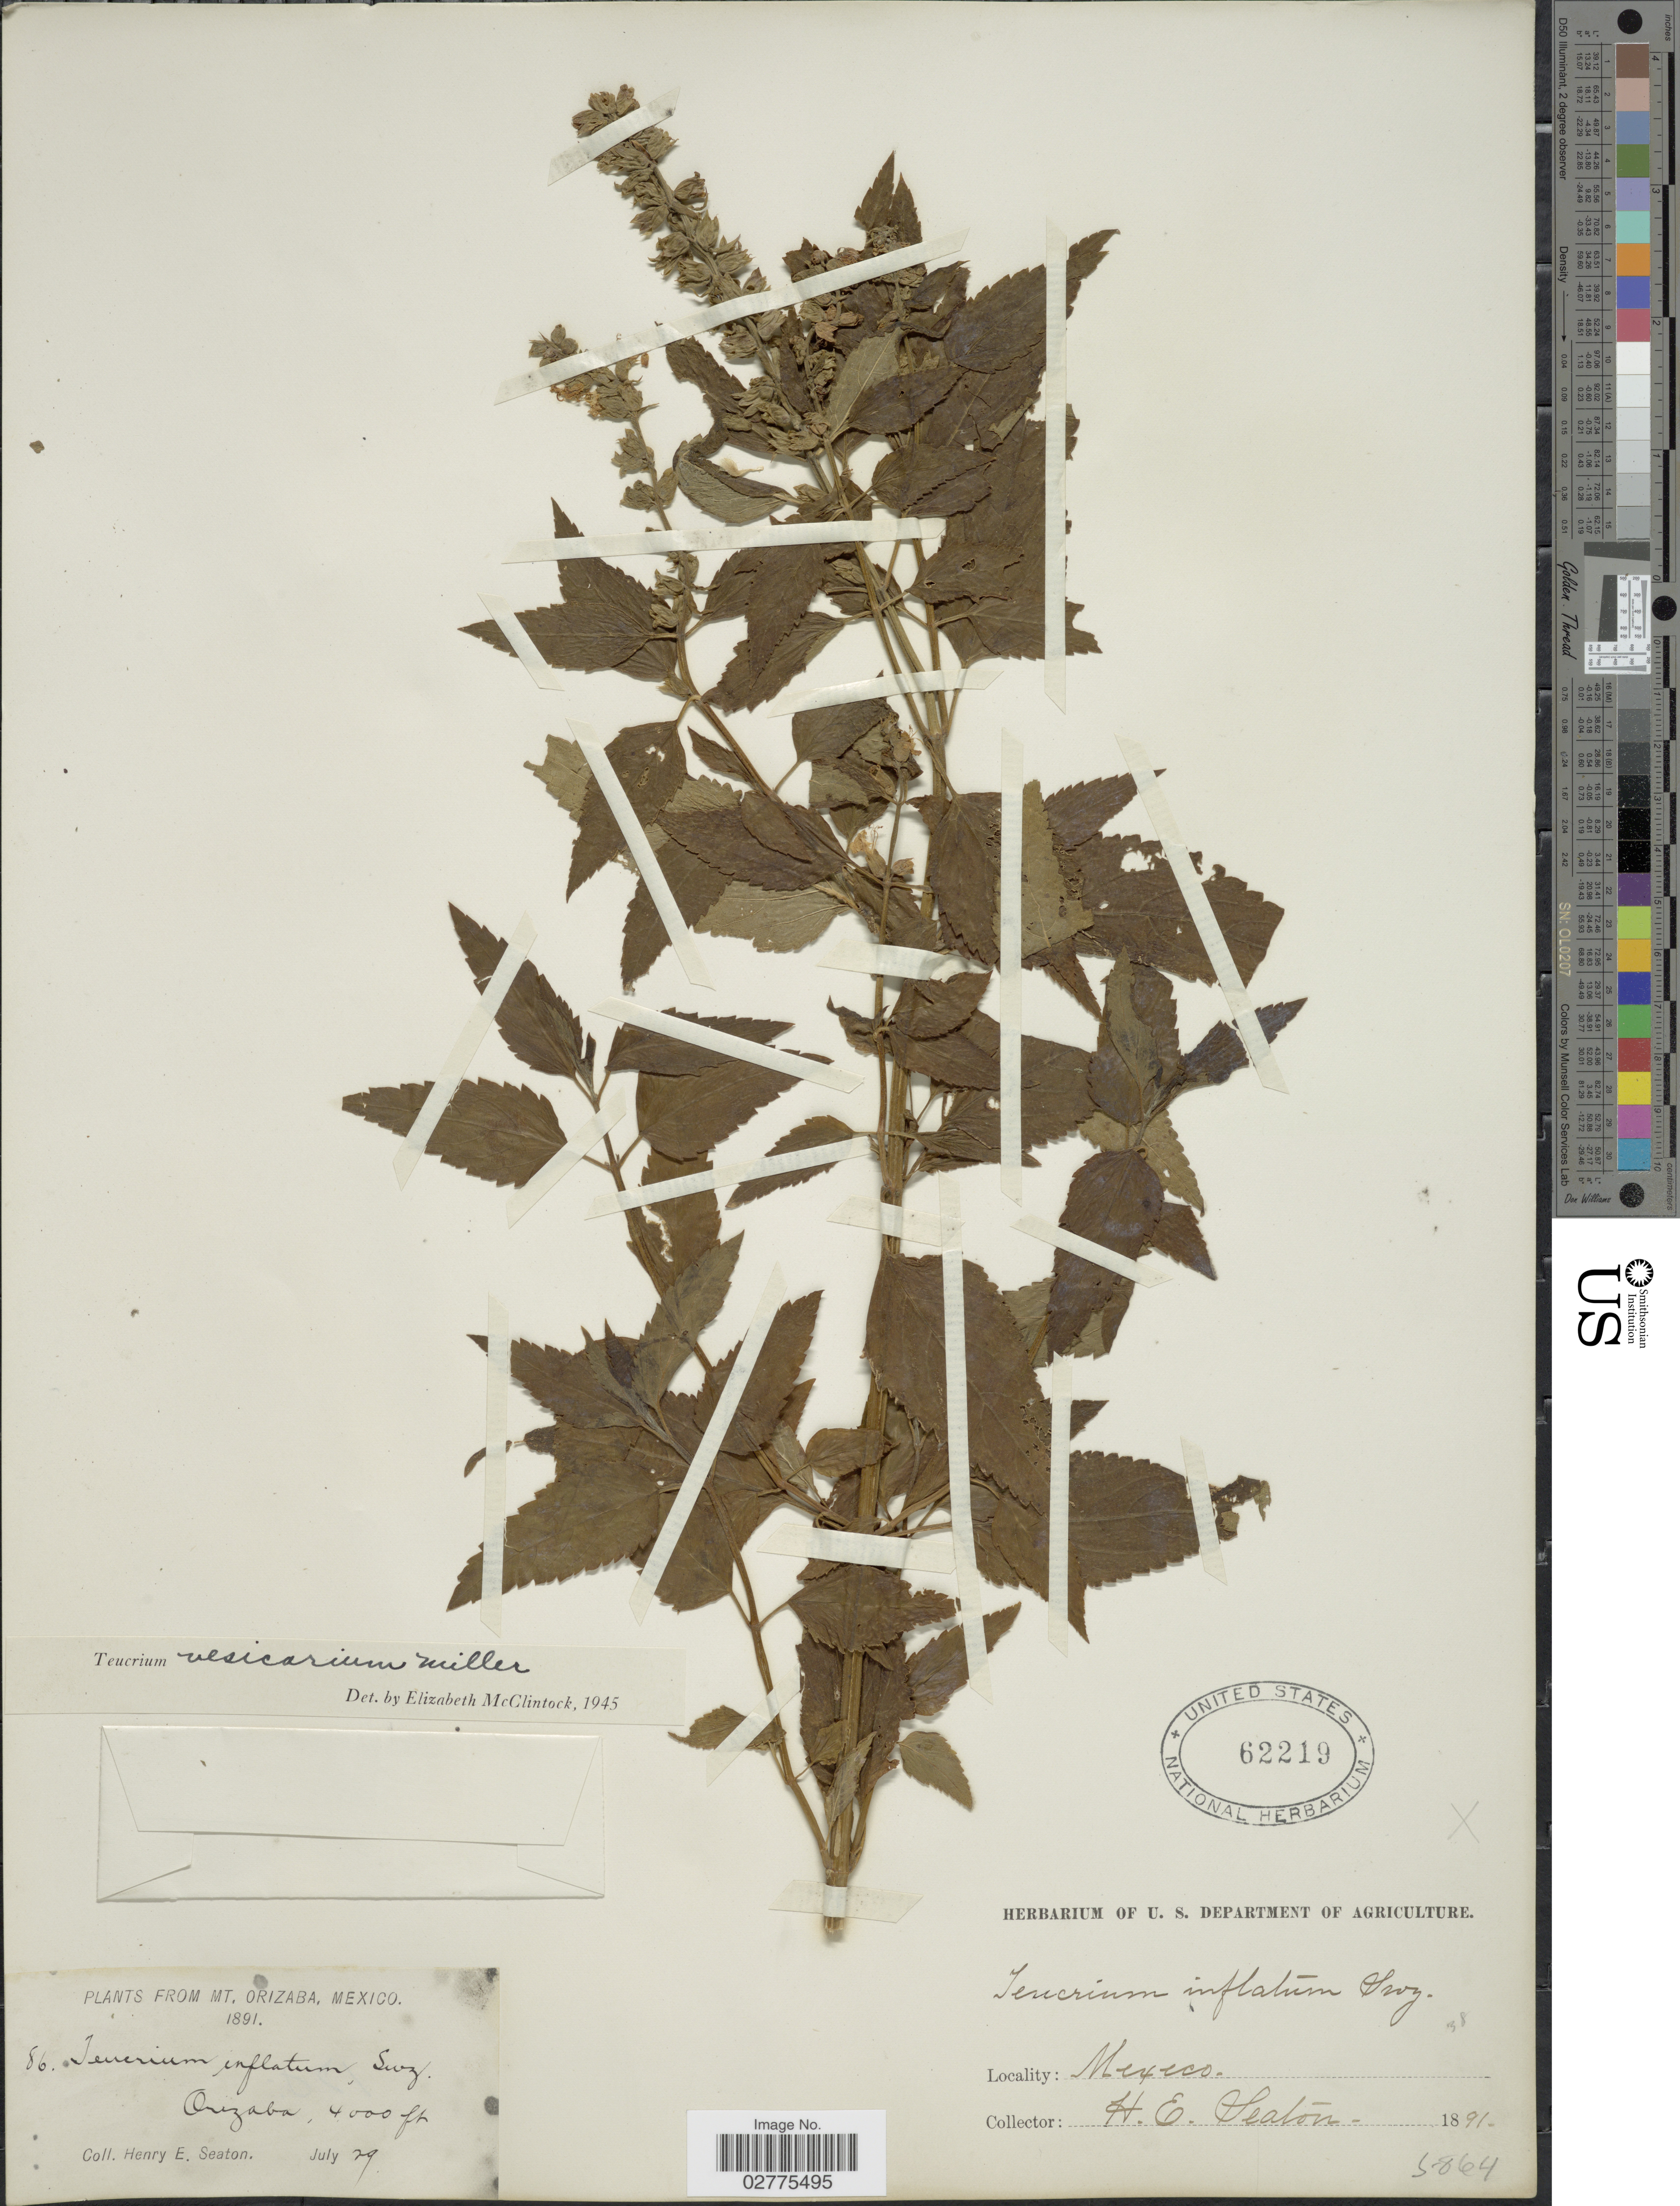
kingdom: Plantae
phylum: Tracheophyta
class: Magnoliopsida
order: Lamiales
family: Lamiaceae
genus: Teucrium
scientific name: Teucrium vesicarium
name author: Mill.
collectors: H. E. Seaton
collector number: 5864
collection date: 1891-07-29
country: Mexico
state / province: Veracruz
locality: Mt. Orizaba.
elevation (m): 1219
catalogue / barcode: US 62219